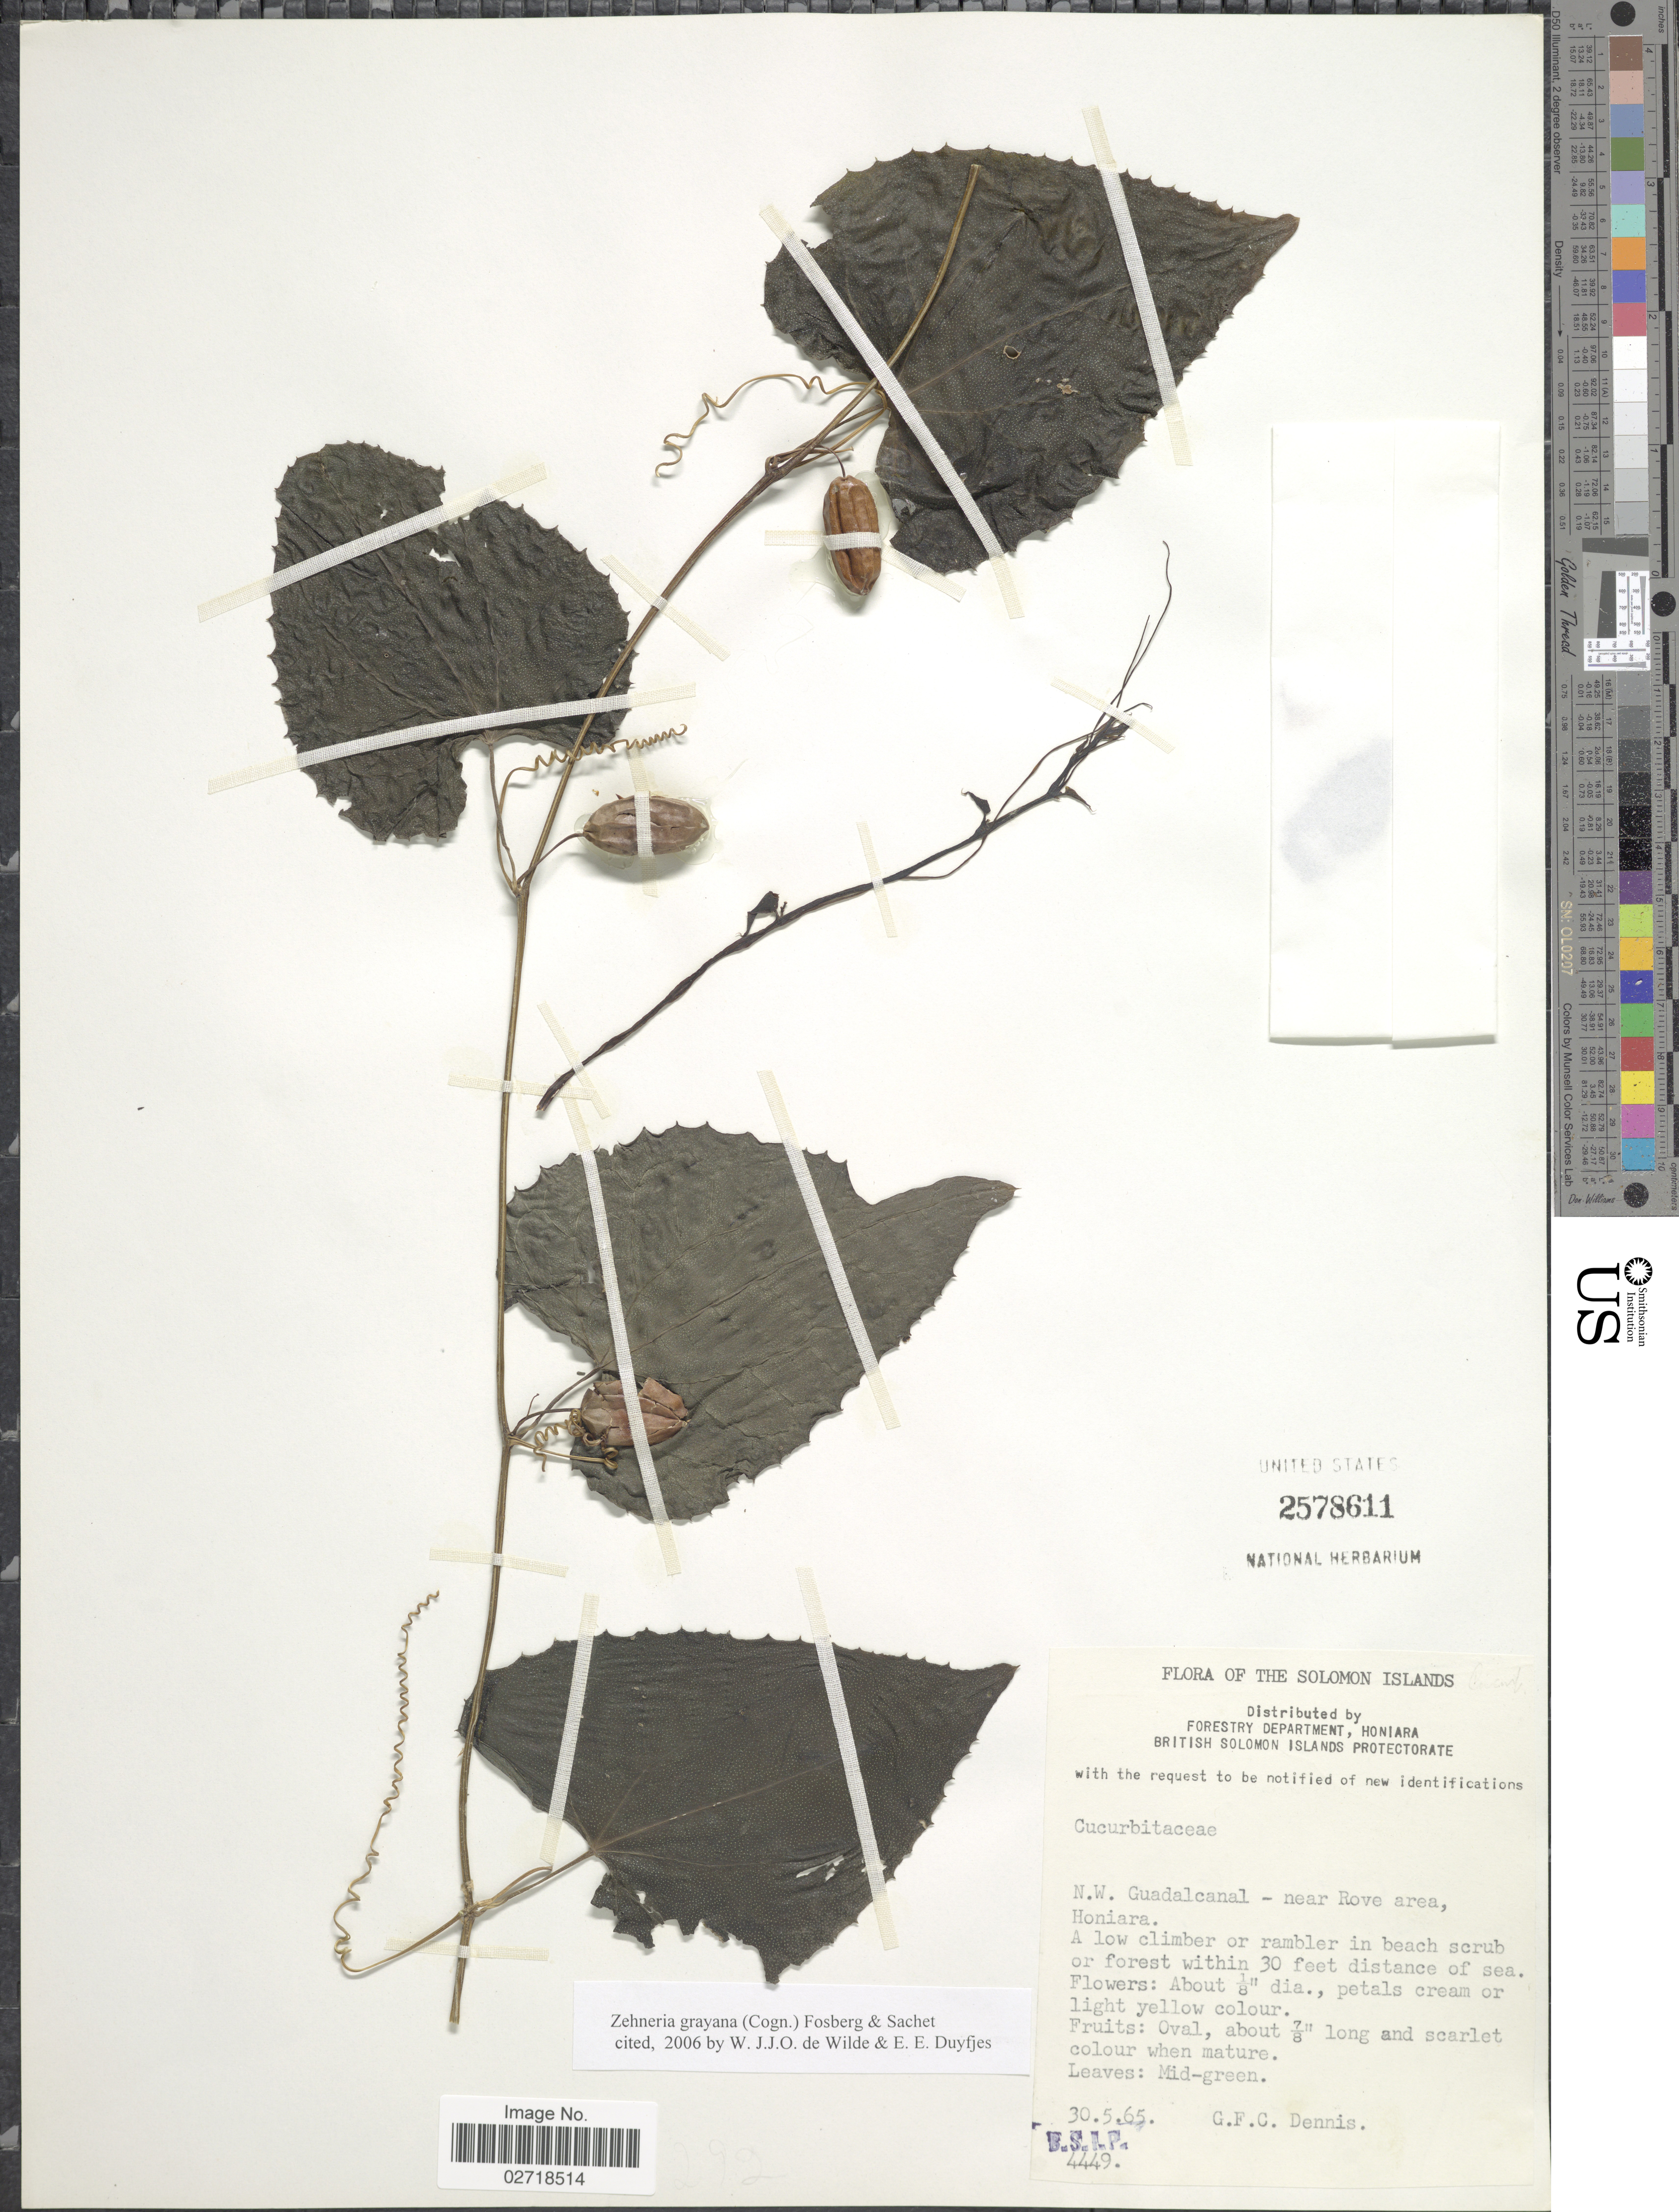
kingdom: Plantae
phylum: Tracheophyta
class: Magnoliopsida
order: Cucurbitales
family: Cucurbitaceae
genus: Zehneria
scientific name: Zehneria grayana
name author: (Cogn.) Fosberg & Sachet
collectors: G. Dennis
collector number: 4449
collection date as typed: Transcribed d/m/y: 30/5/65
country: Solomon Islands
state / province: Solomon Islands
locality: The Solomon Islands, N. W. Guadalcanal - near Rove area, Honiara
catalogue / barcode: US 2578611